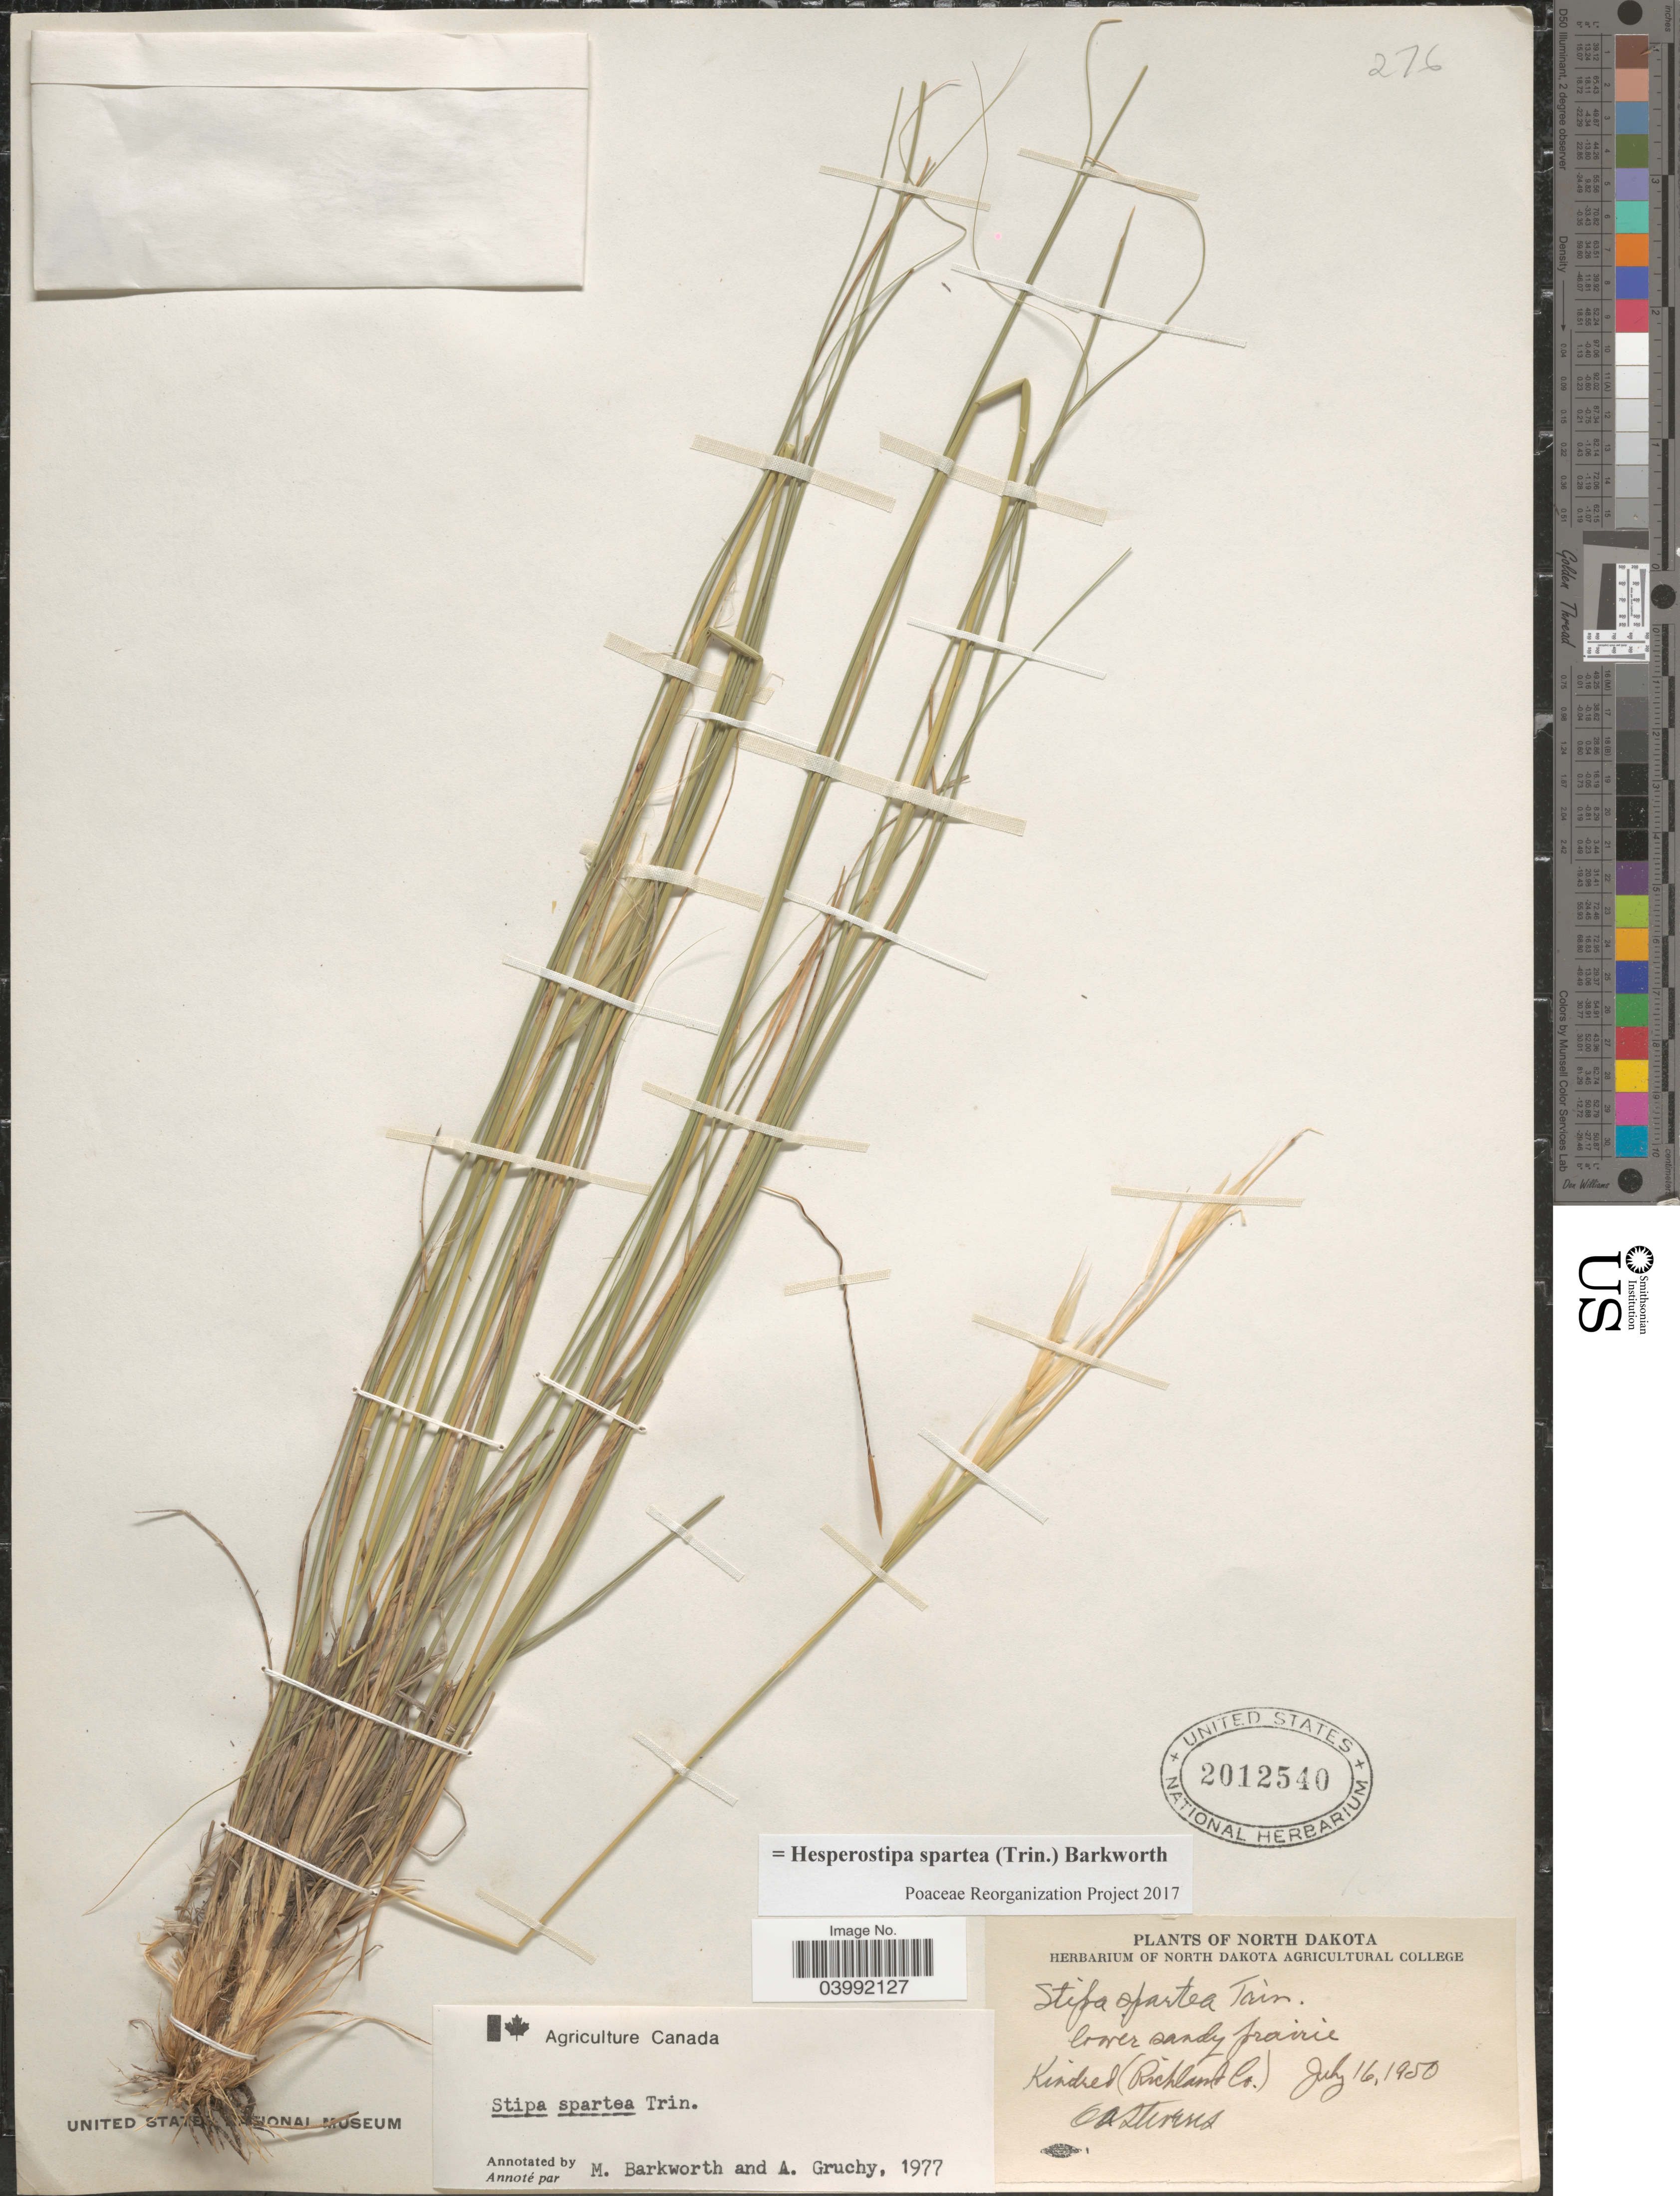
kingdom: Plantae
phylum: Tracheophyta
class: Liliopsida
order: Poales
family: Poaceae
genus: Hesperostipa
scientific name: Hesperostipa spartea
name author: (Trin.) Barkworth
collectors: O. A. Stevens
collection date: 1950-07-16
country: United States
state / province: North Dakota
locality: Kindred (Richland Co.).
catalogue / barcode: US 2012540